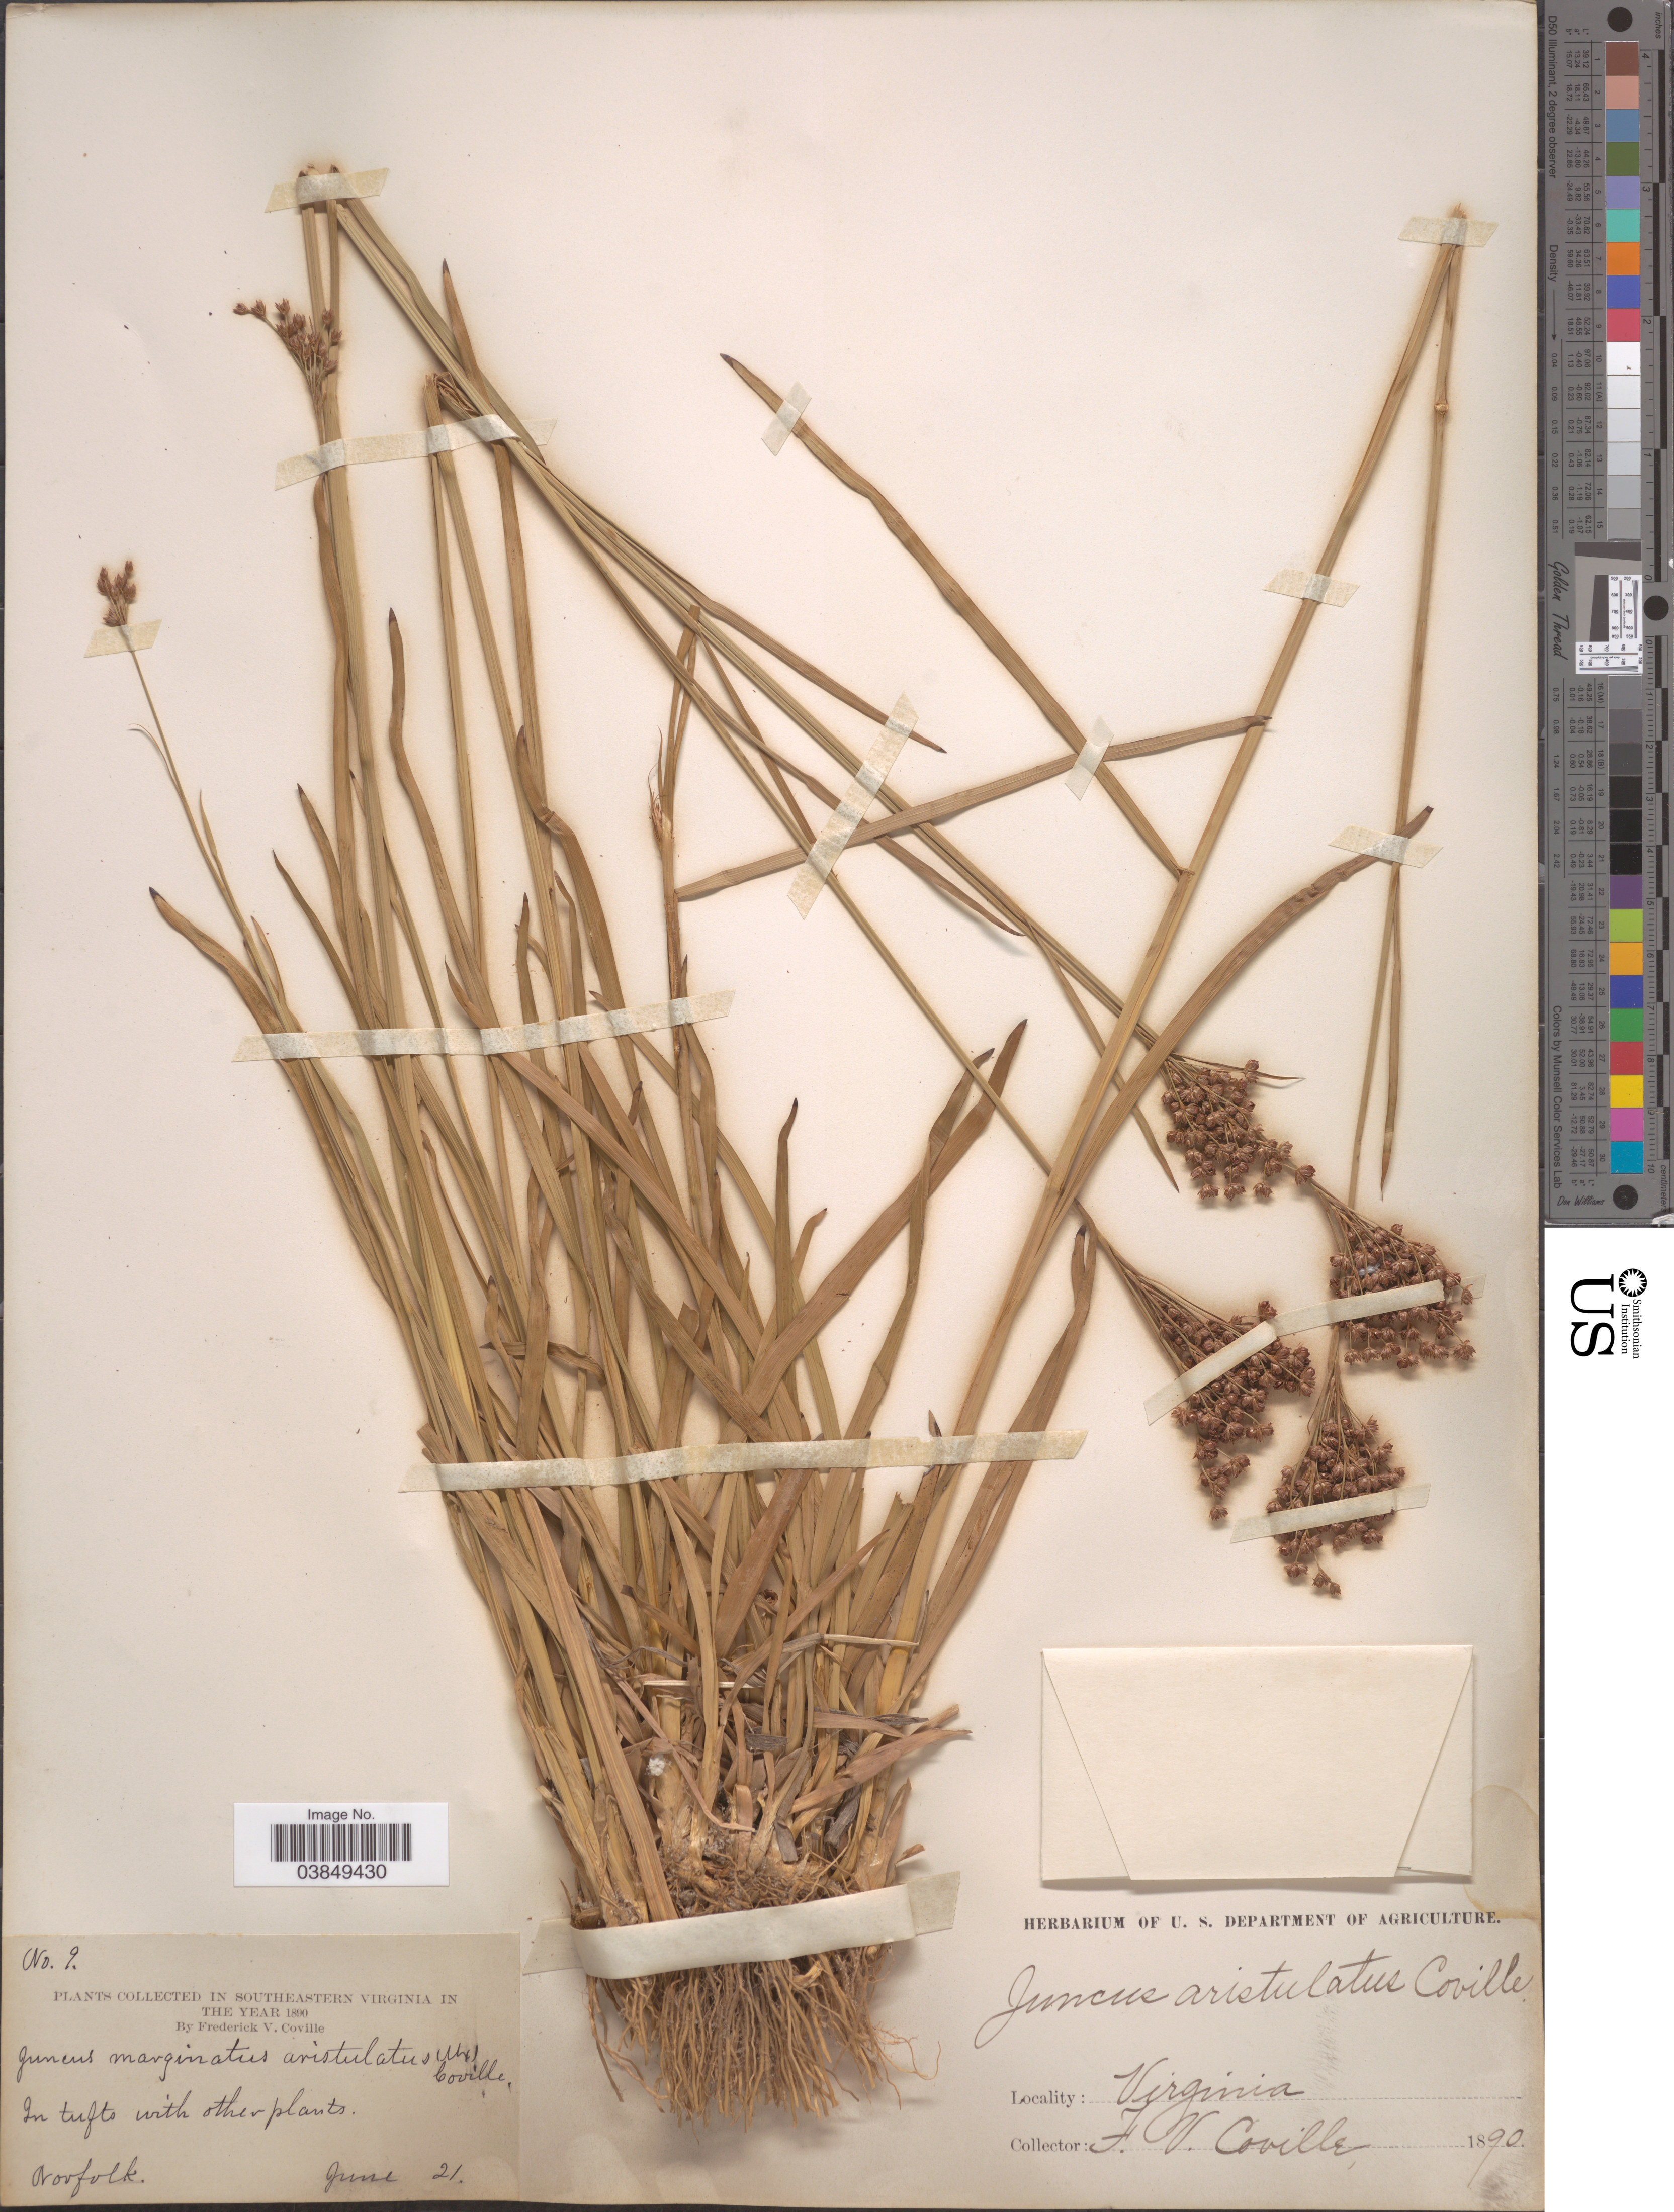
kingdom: Plantae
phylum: Tracheophyta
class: Liliopsida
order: Poales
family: Juncaceae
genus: Juncus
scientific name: Juncus aristulatus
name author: Michx.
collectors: F. V. Coville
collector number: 9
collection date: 1890-06-21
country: United States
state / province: Virginia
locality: Southeastern Virginia. Norfolk.